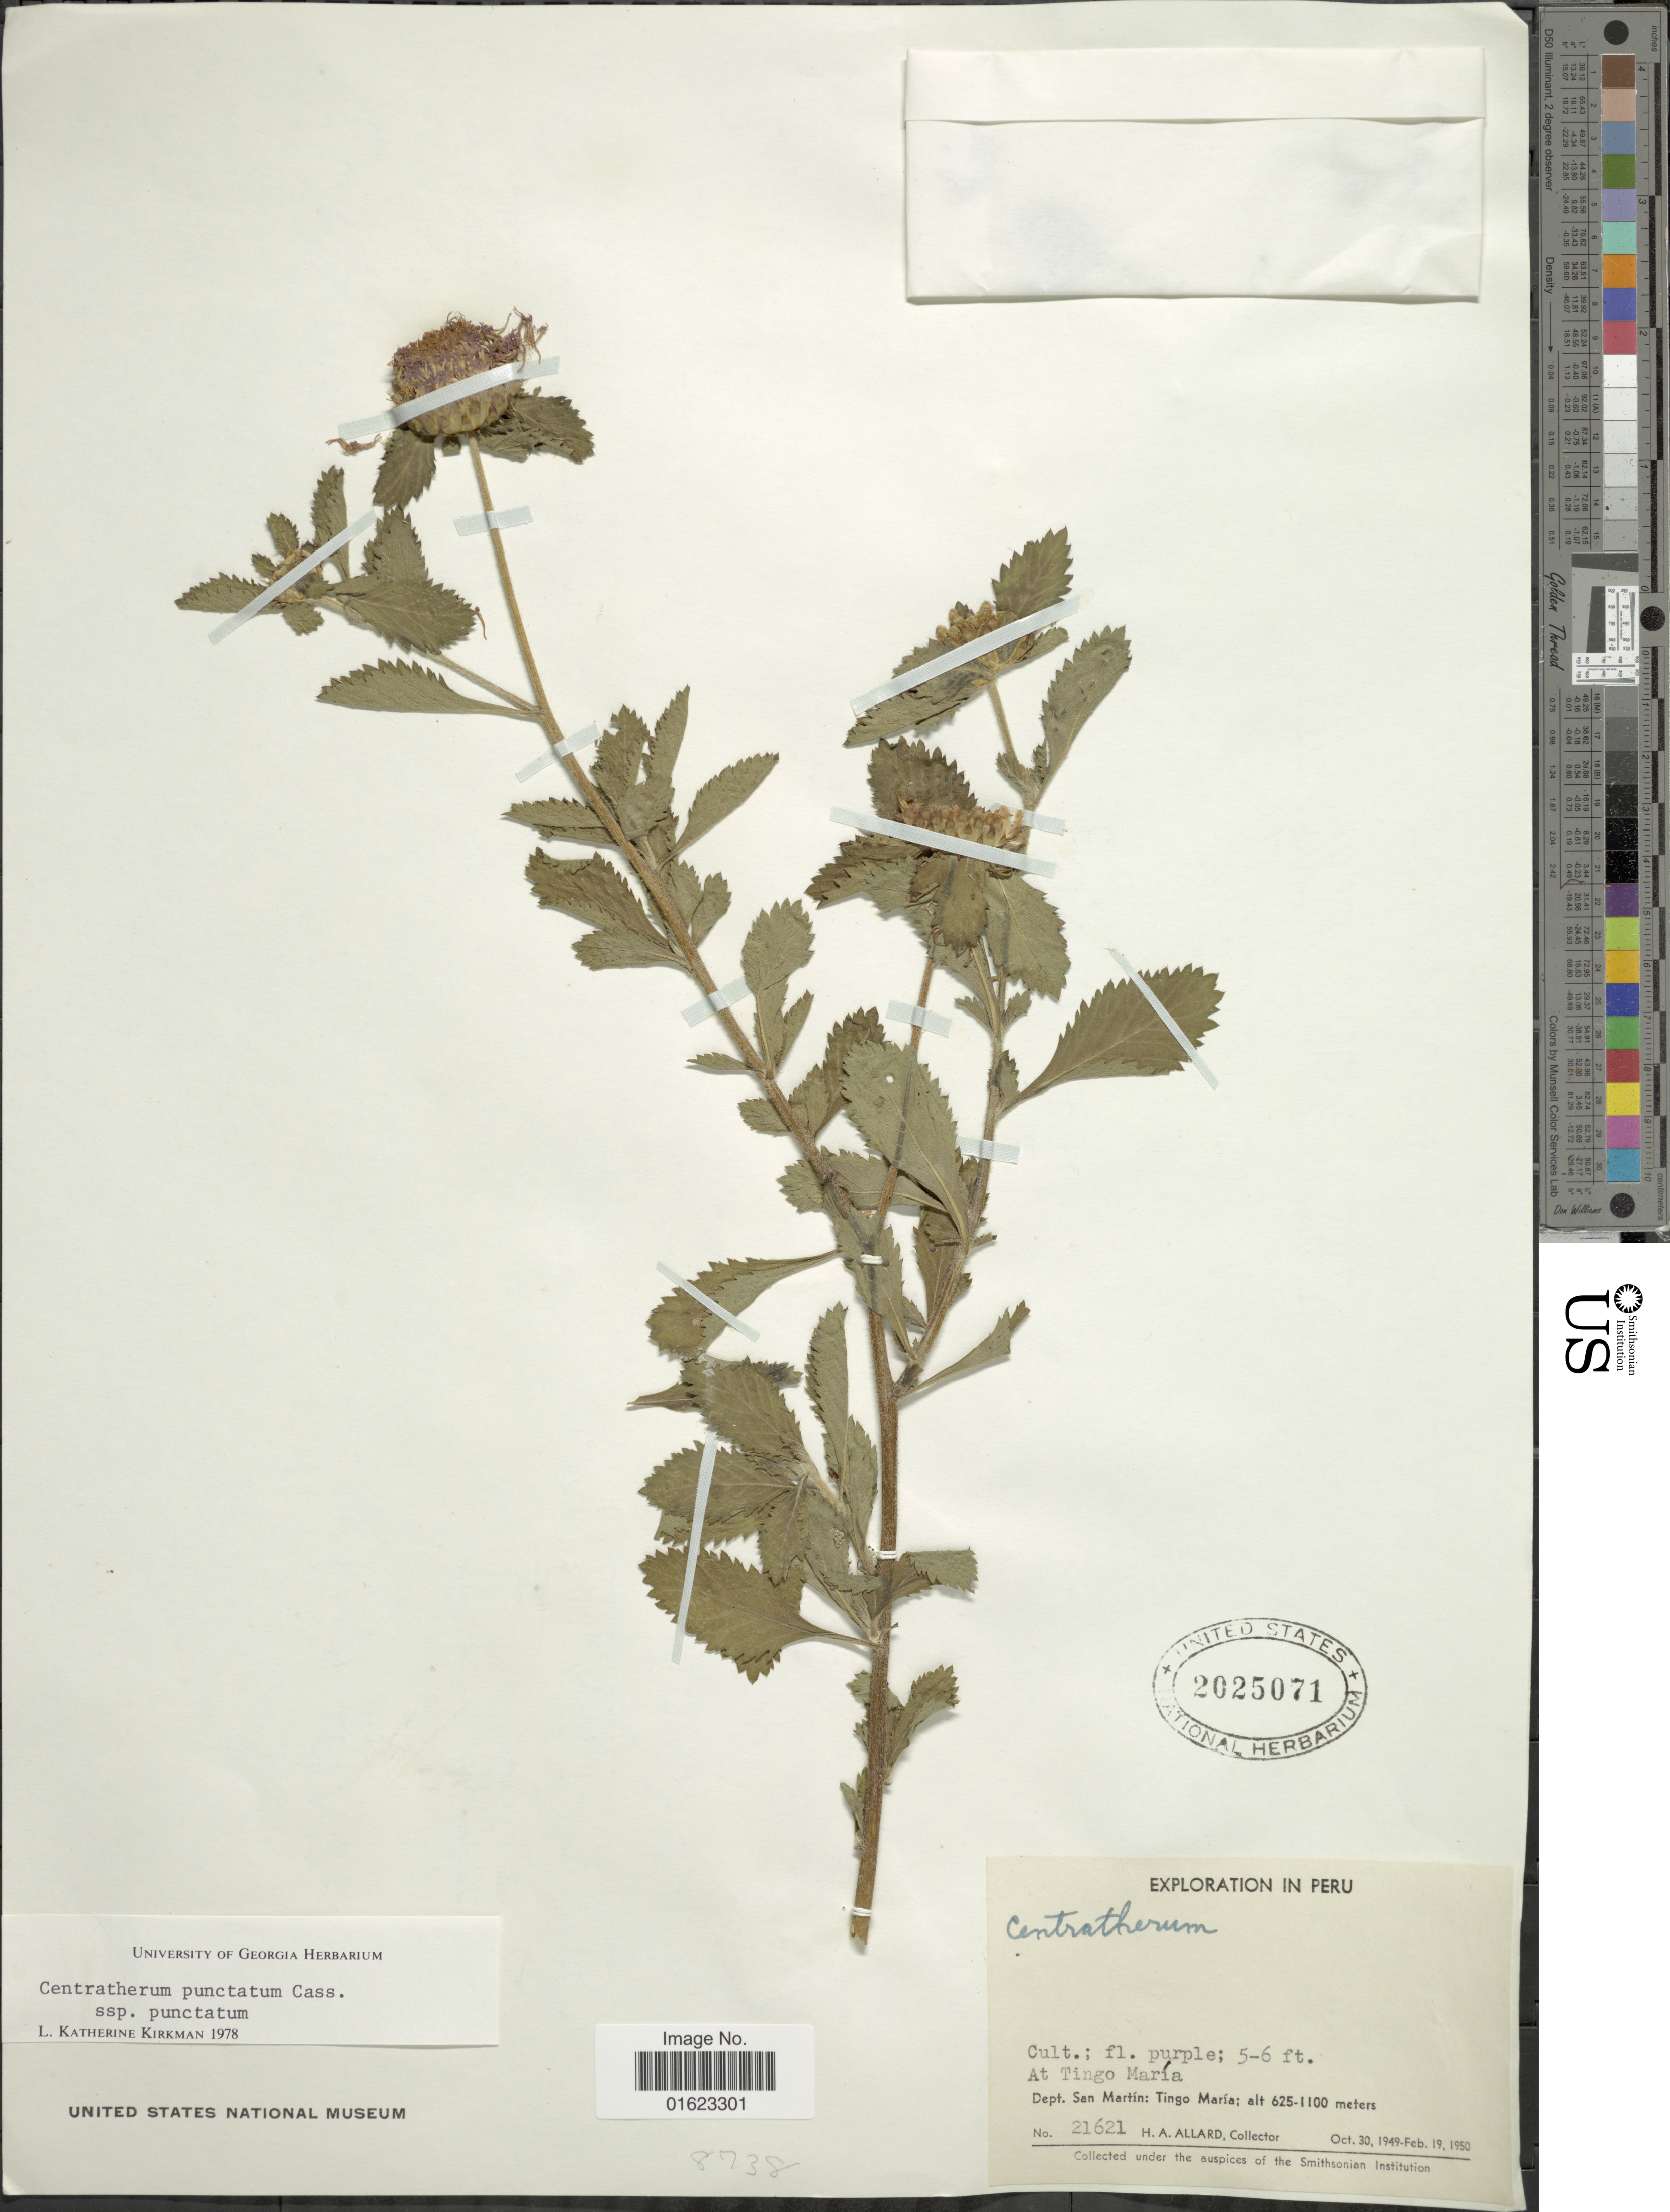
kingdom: Plantae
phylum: Tracheophyta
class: Magnoliopsida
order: Asterales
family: Asteraceae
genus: Centratherum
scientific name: Centratherum punctatum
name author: Cass.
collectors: H. A. Allard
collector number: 21621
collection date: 1949-10-30/1950-02-19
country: Peru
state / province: San Martín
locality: Peru. At Ting Maria. Dept. San Martin: Tingo Maria.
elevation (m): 625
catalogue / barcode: US 2025071